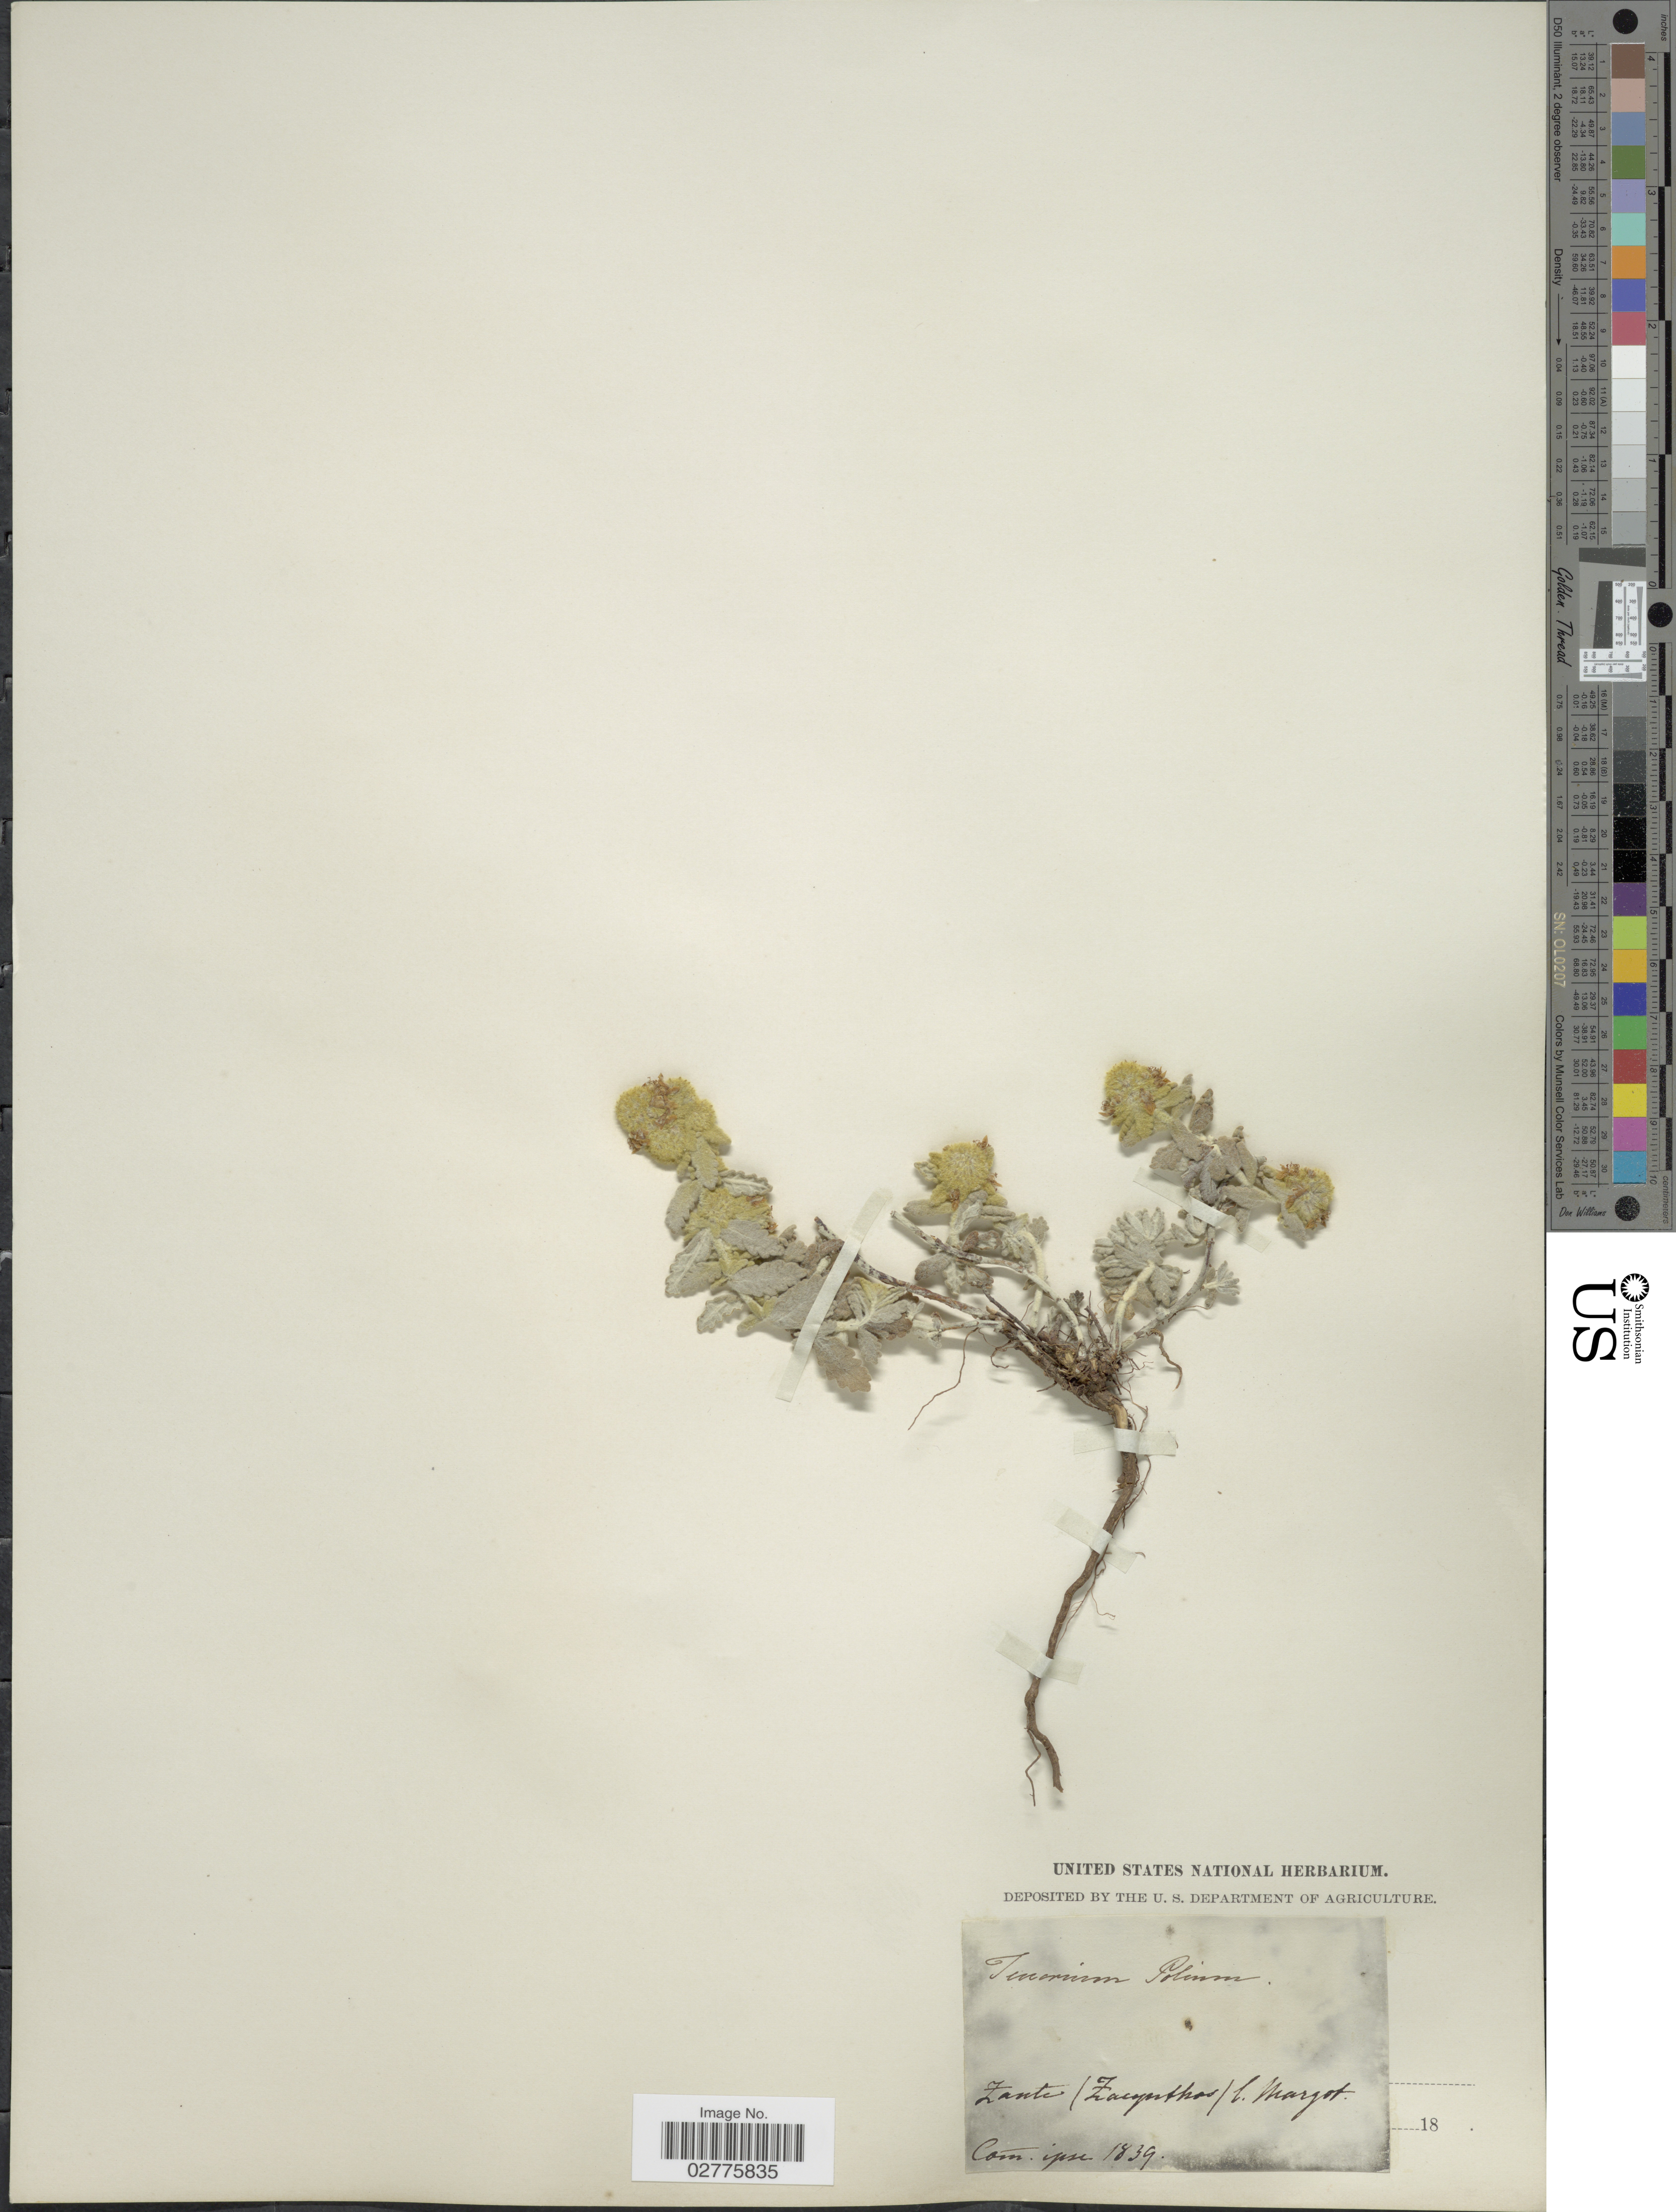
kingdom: Plantae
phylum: Tracheophyta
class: Magnoliopsida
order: Lamiales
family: Lamiaceae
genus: Teucrium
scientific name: Teucrium polium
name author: L.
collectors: ex herb. United States National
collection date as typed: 18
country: Greece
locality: Zante (Zacynthos) l. Margot.